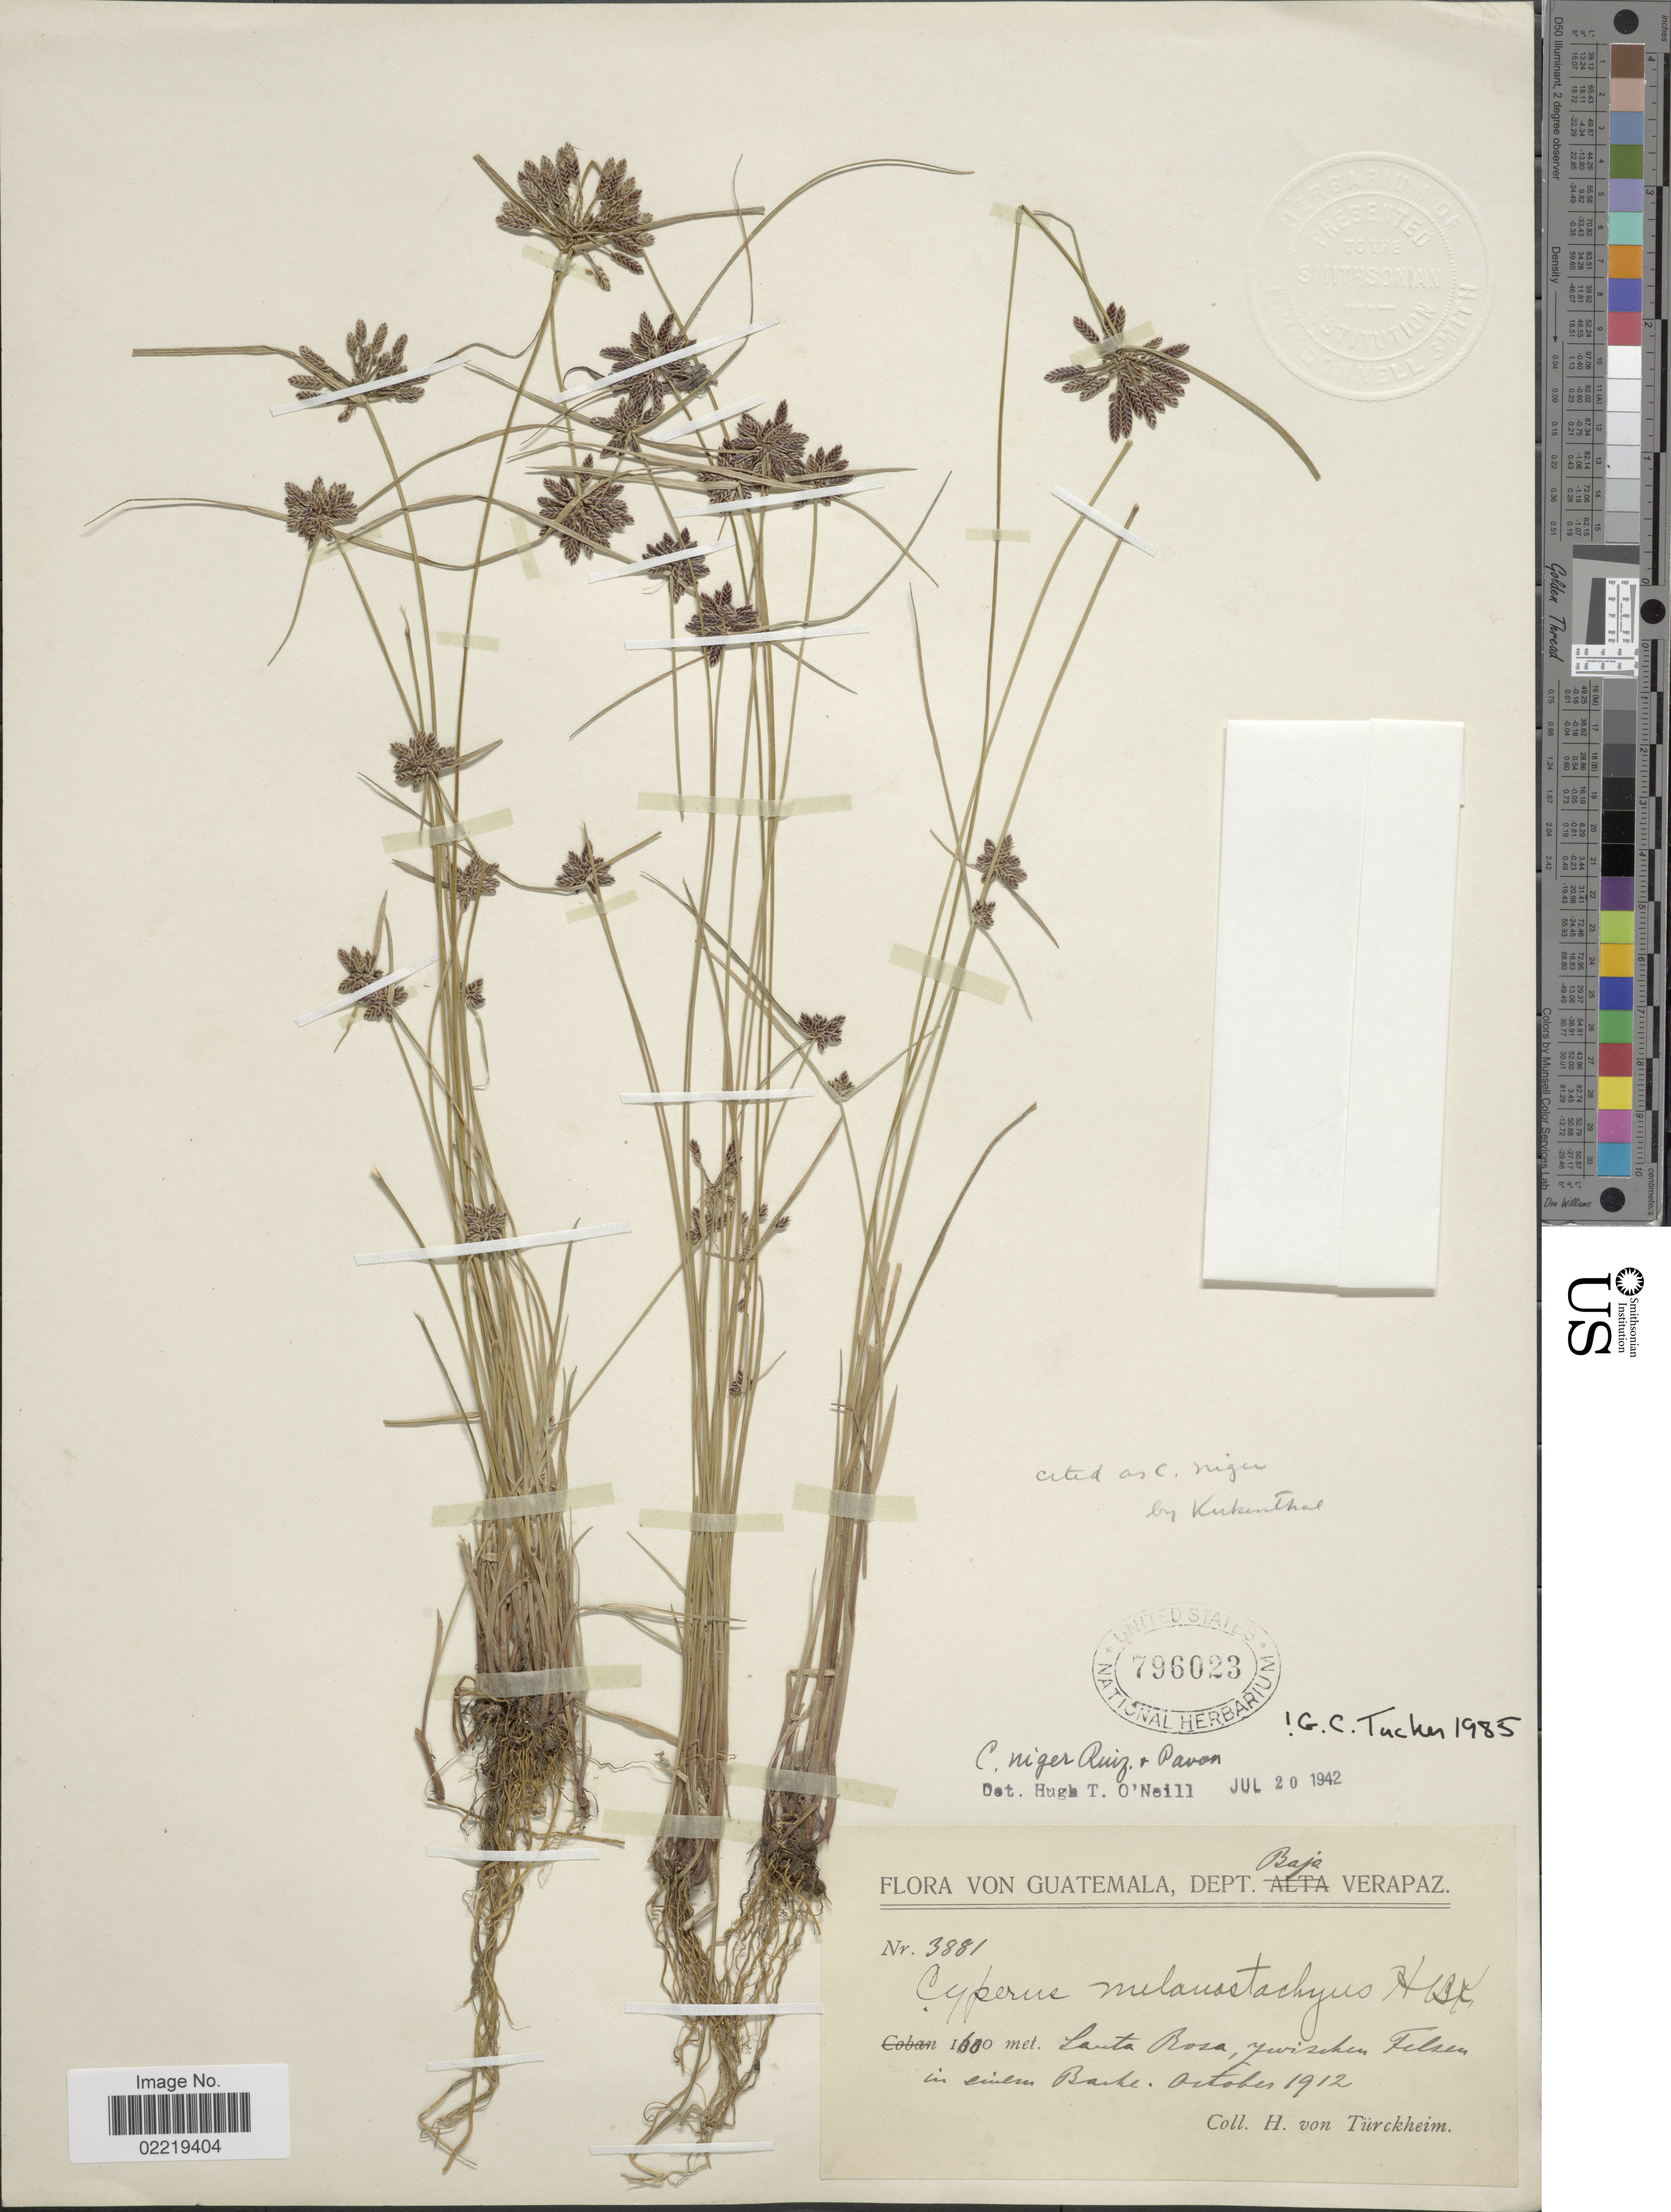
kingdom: Plantae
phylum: Tracheophyta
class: Liliopsida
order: Poales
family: Cyperaceae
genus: Cyperus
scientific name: Cyperus niger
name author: Ruiz & Pav.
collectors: H. von Türckheim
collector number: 3881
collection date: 1912-10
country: Guatemala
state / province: Baja Verapaz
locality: Santa Rosa, zwischen felsen in einem bache [between rocks in a stream]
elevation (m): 1600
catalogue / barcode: US 796023